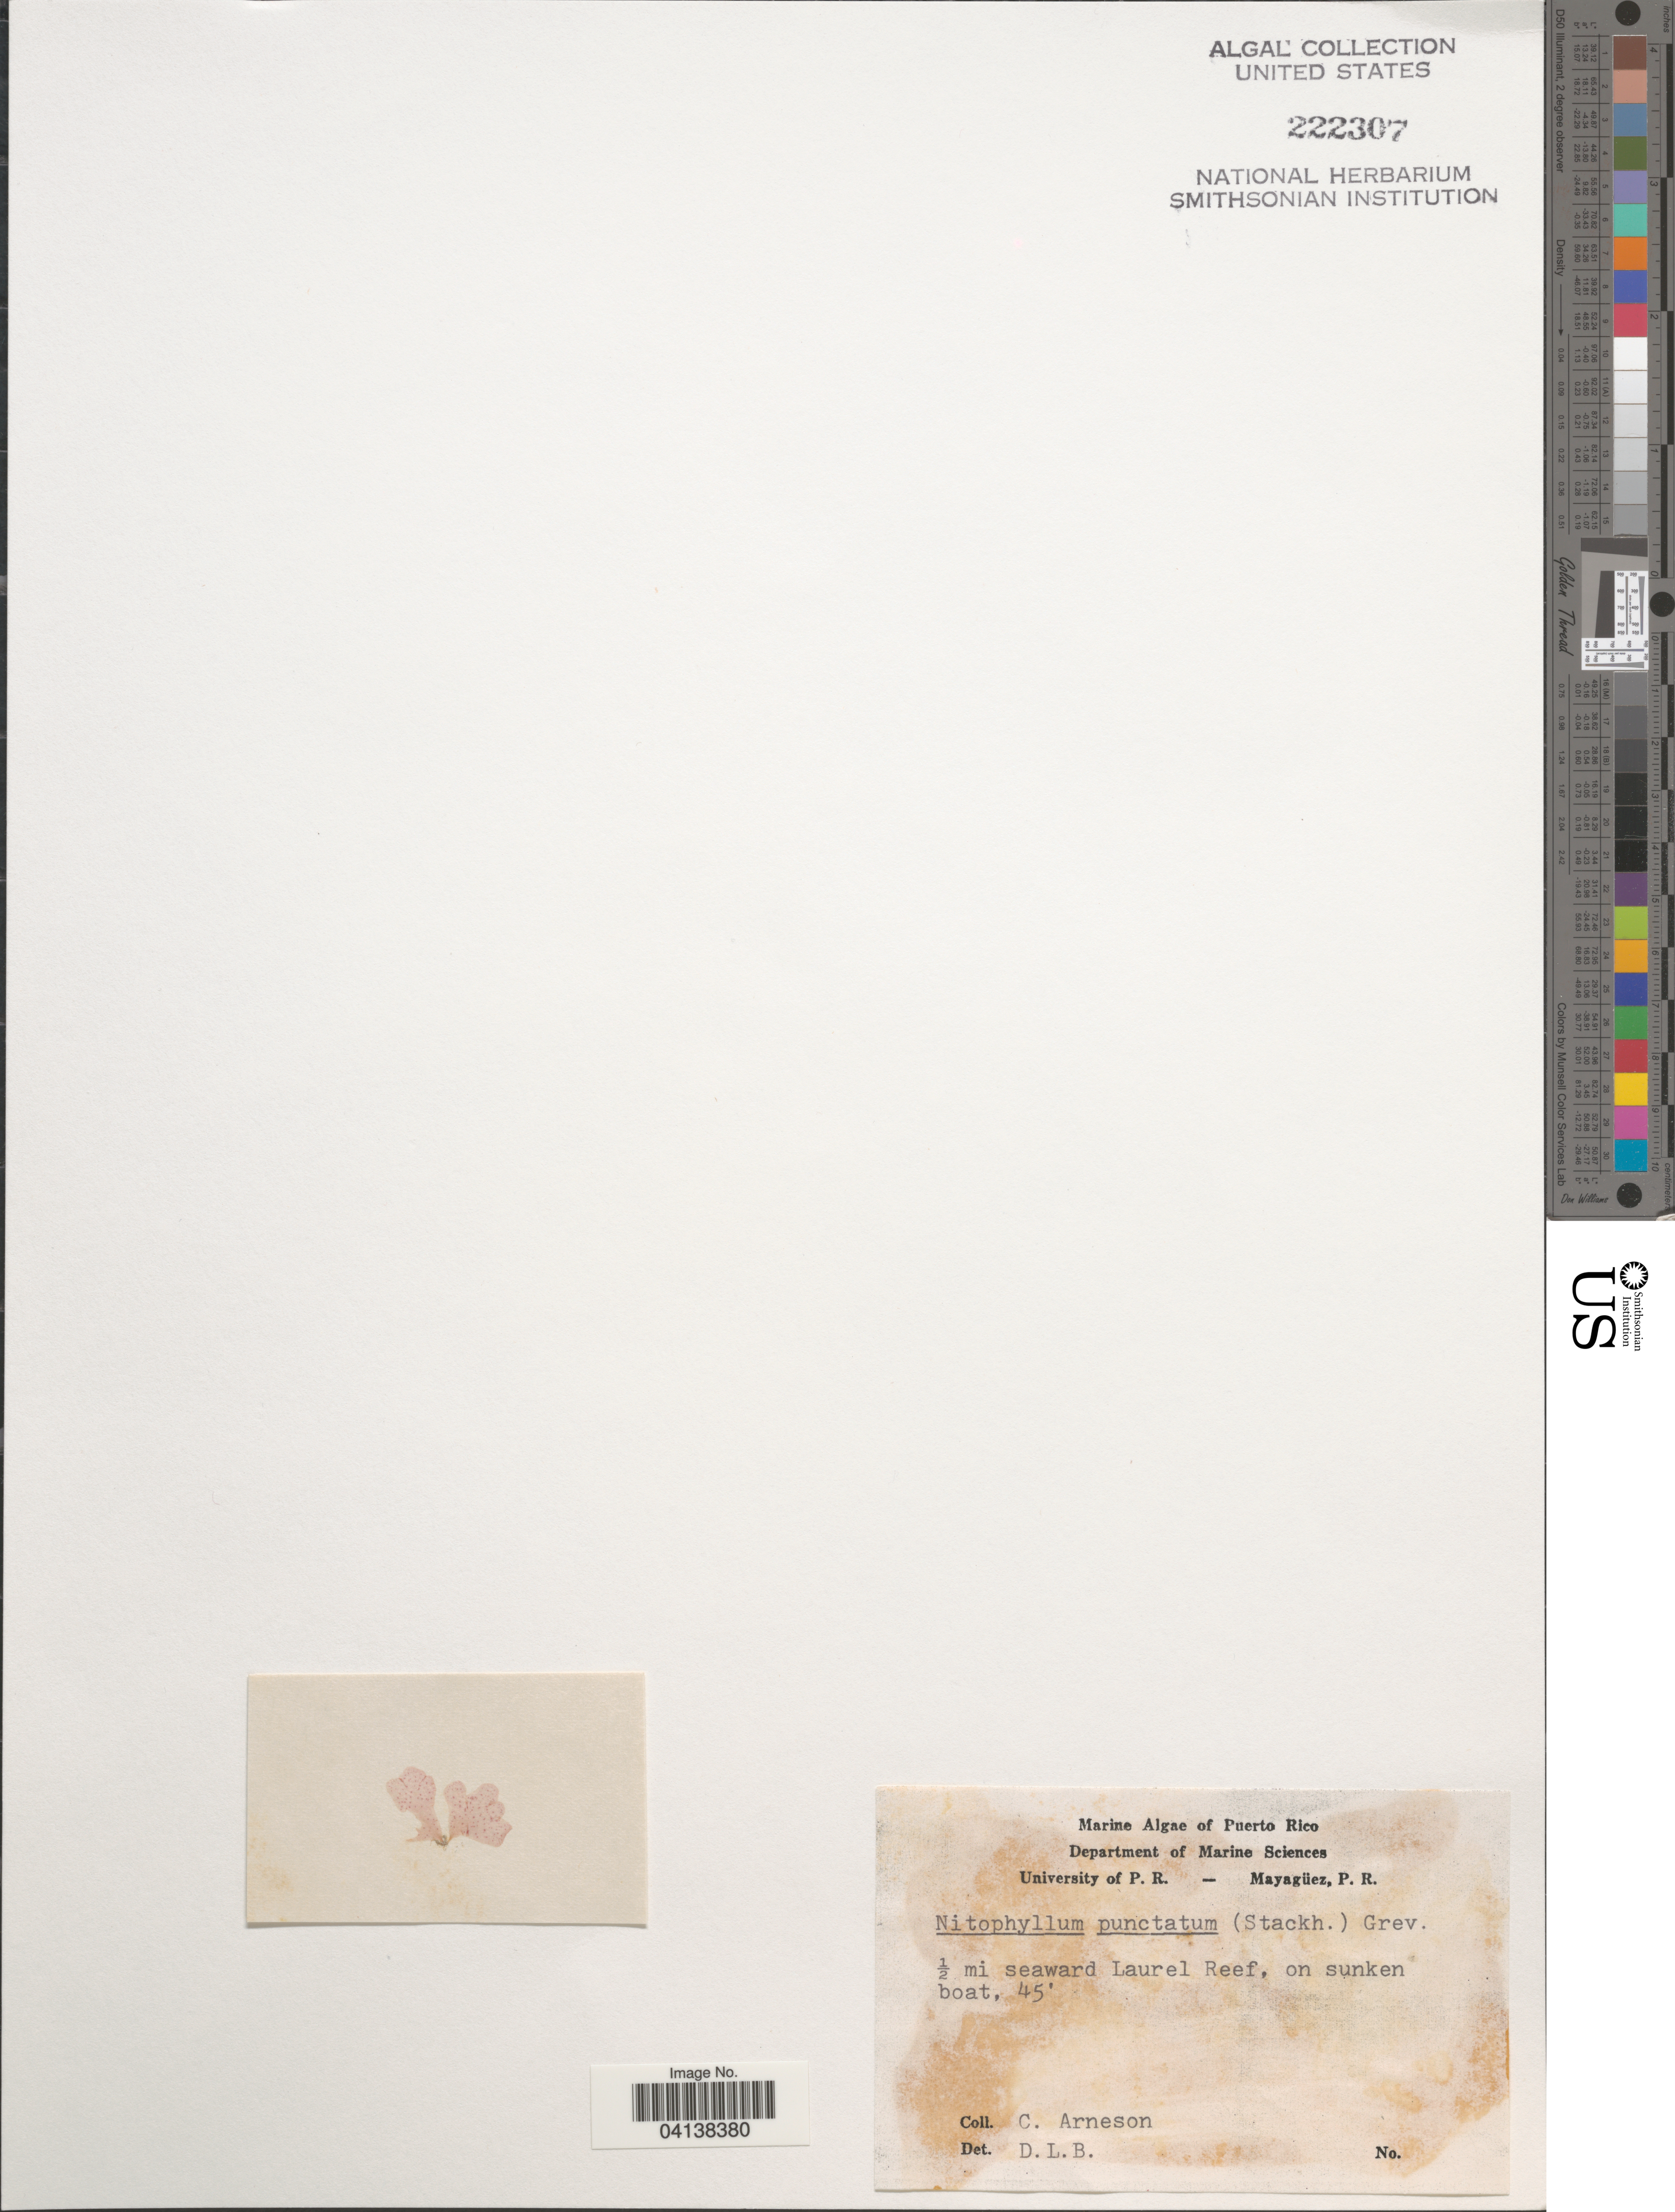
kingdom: Plantae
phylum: Rhodophyta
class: Florideophyceae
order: Ceramiales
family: Delesseriaceae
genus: Nitophyllum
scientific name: Nitophyllum punctatum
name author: (Stackh.) Grev.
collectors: C. Arneson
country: Puerto Rico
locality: ½ mi seaward Laurel Reef.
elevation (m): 14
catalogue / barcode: US 222307